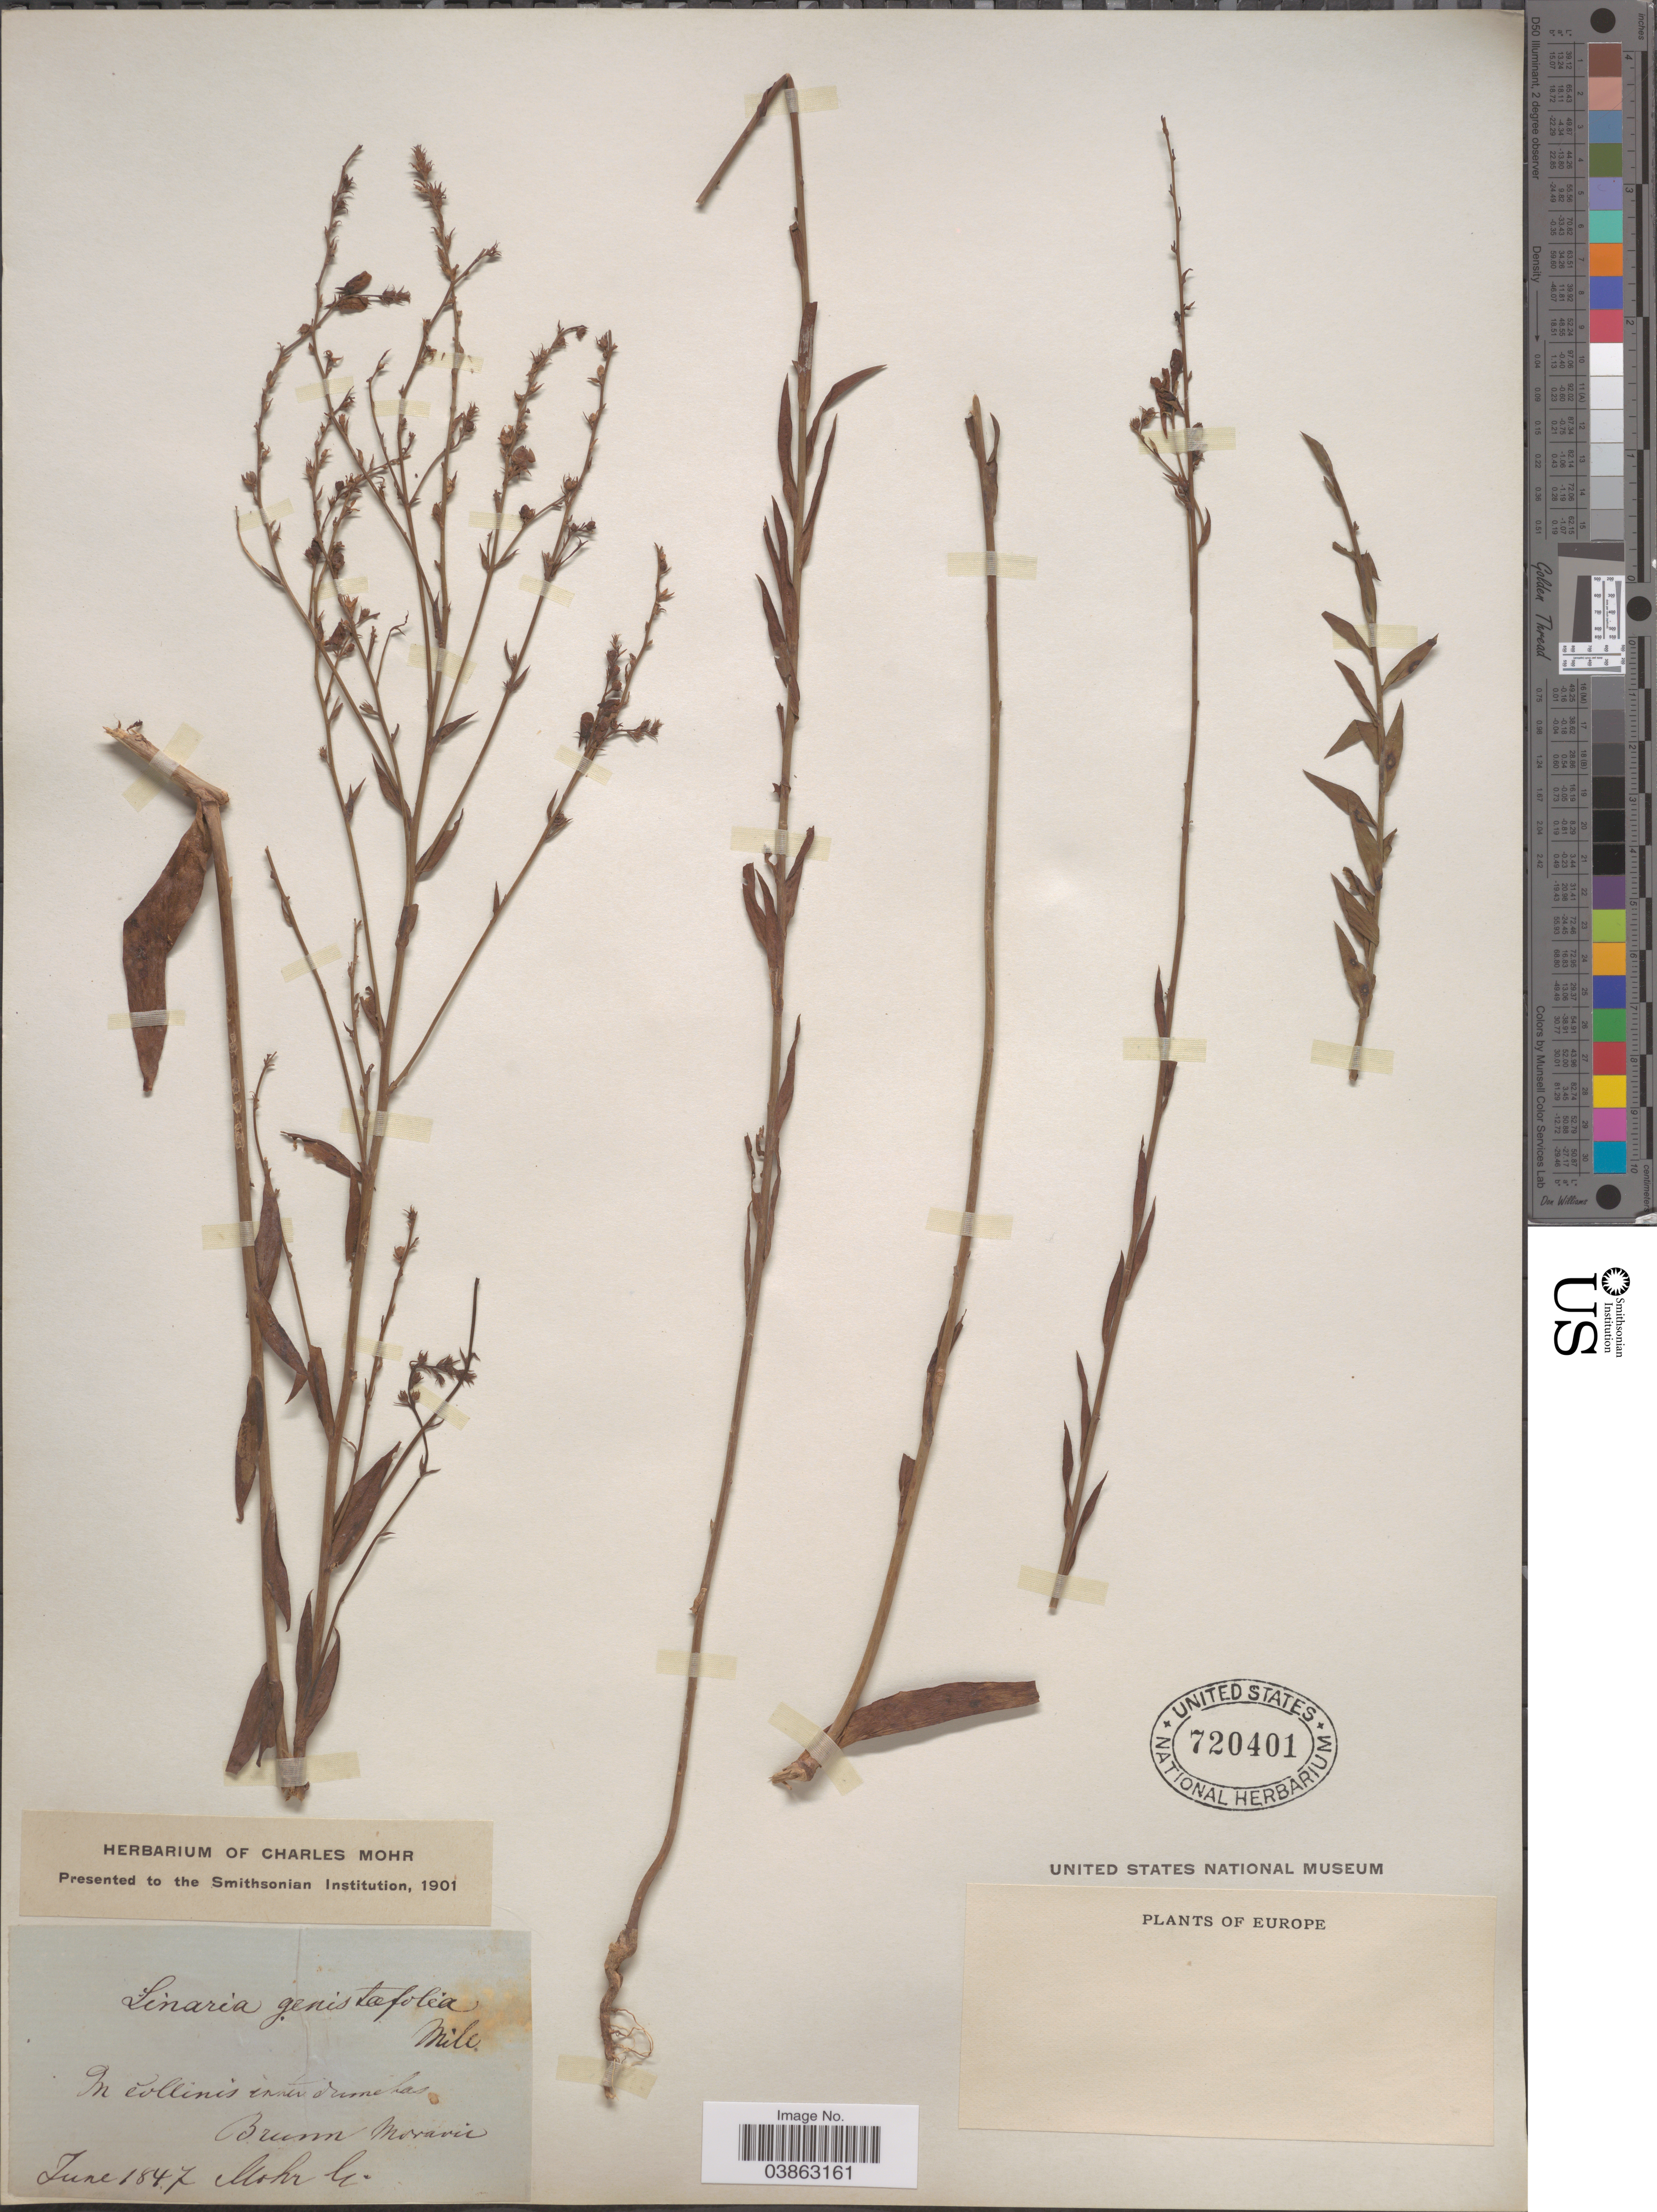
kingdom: Plantae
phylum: Tracheophyta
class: Magnoliopsida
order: Lamiales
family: Plantaginaceae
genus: Linaria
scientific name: Linaria genistifolia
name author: (L.) Mill.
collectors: Mohr, C. T. (herbarium)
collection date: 1847-06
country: Czechia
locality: Brunn Moravia. Europe.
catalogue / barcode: US 720401